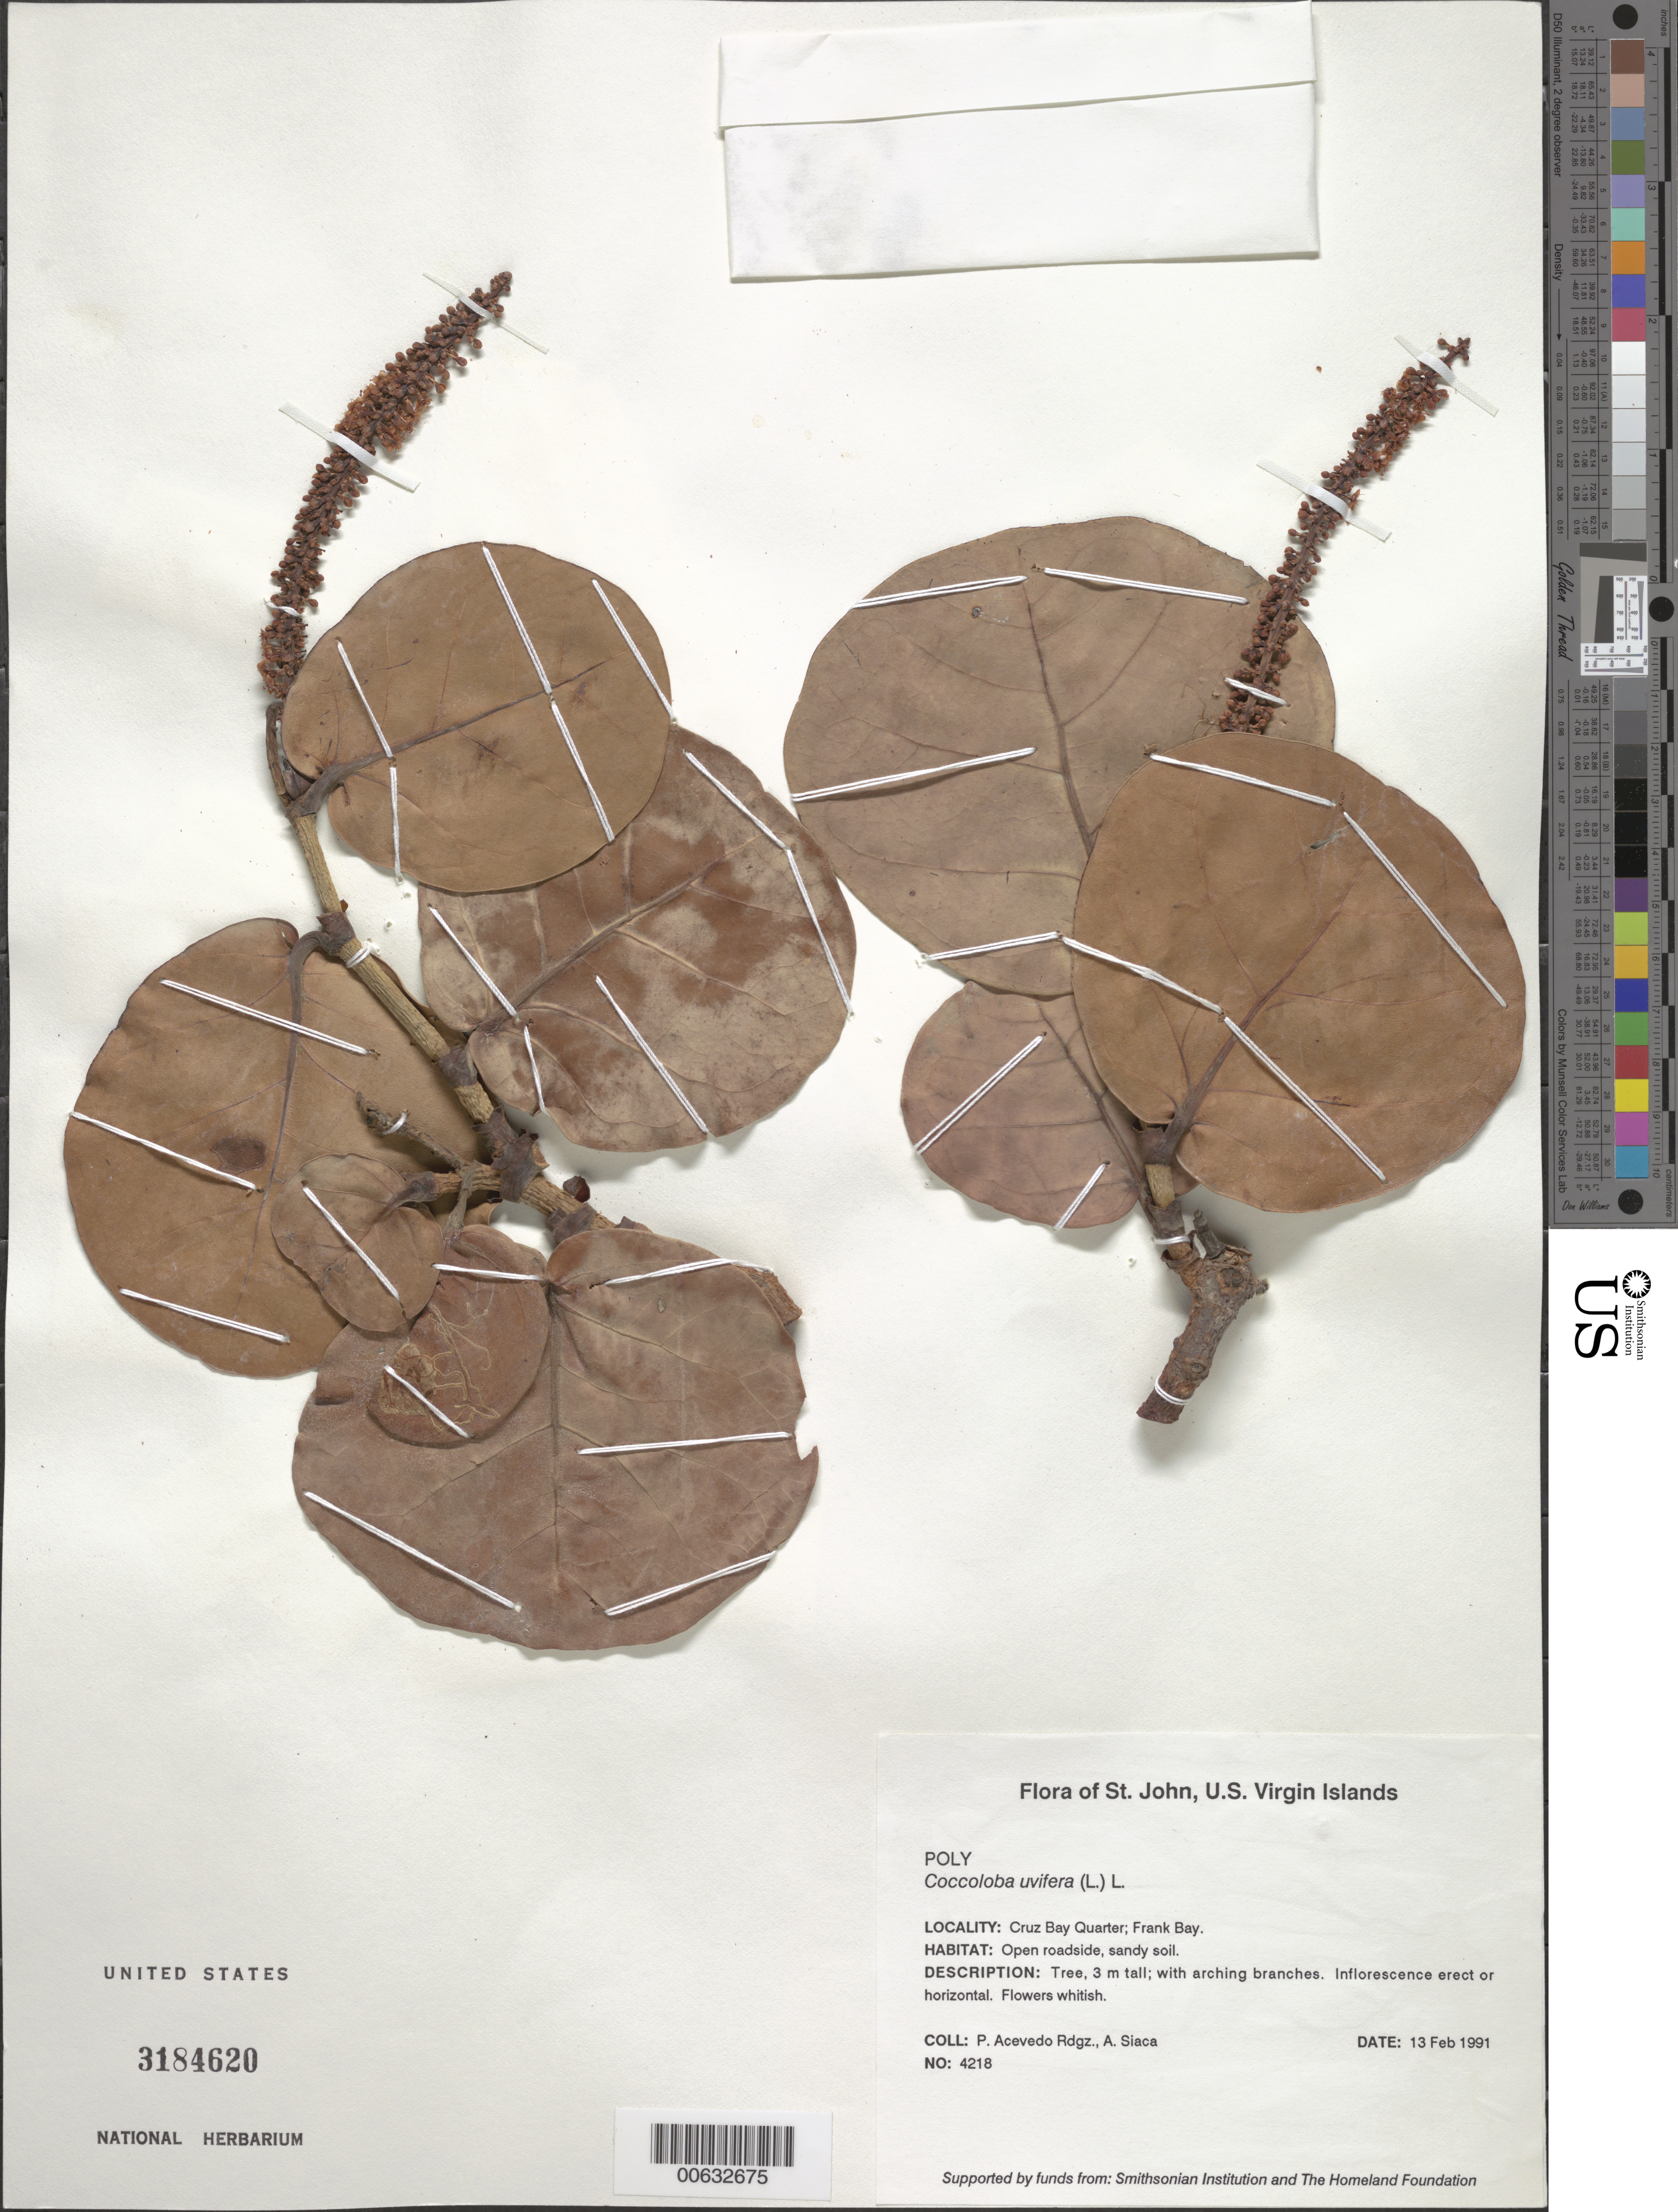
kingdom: Plantae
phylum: Tracheophyta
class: Magnoliopsida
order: Caryophyllales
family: Polygonaceae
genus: Coccoloba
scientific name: Coccoloba uvifera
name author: L.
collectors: P. Acevedo-Rodr. & A. Siaca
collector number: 4218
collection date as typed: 13 Feb 1991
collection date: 1991-02-13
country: U.S. Virgin Islands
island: St. John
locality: Cruz Bay Quarter; Frank Bay.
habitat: Open roadside, sandy soil.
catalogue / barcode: US 3184620